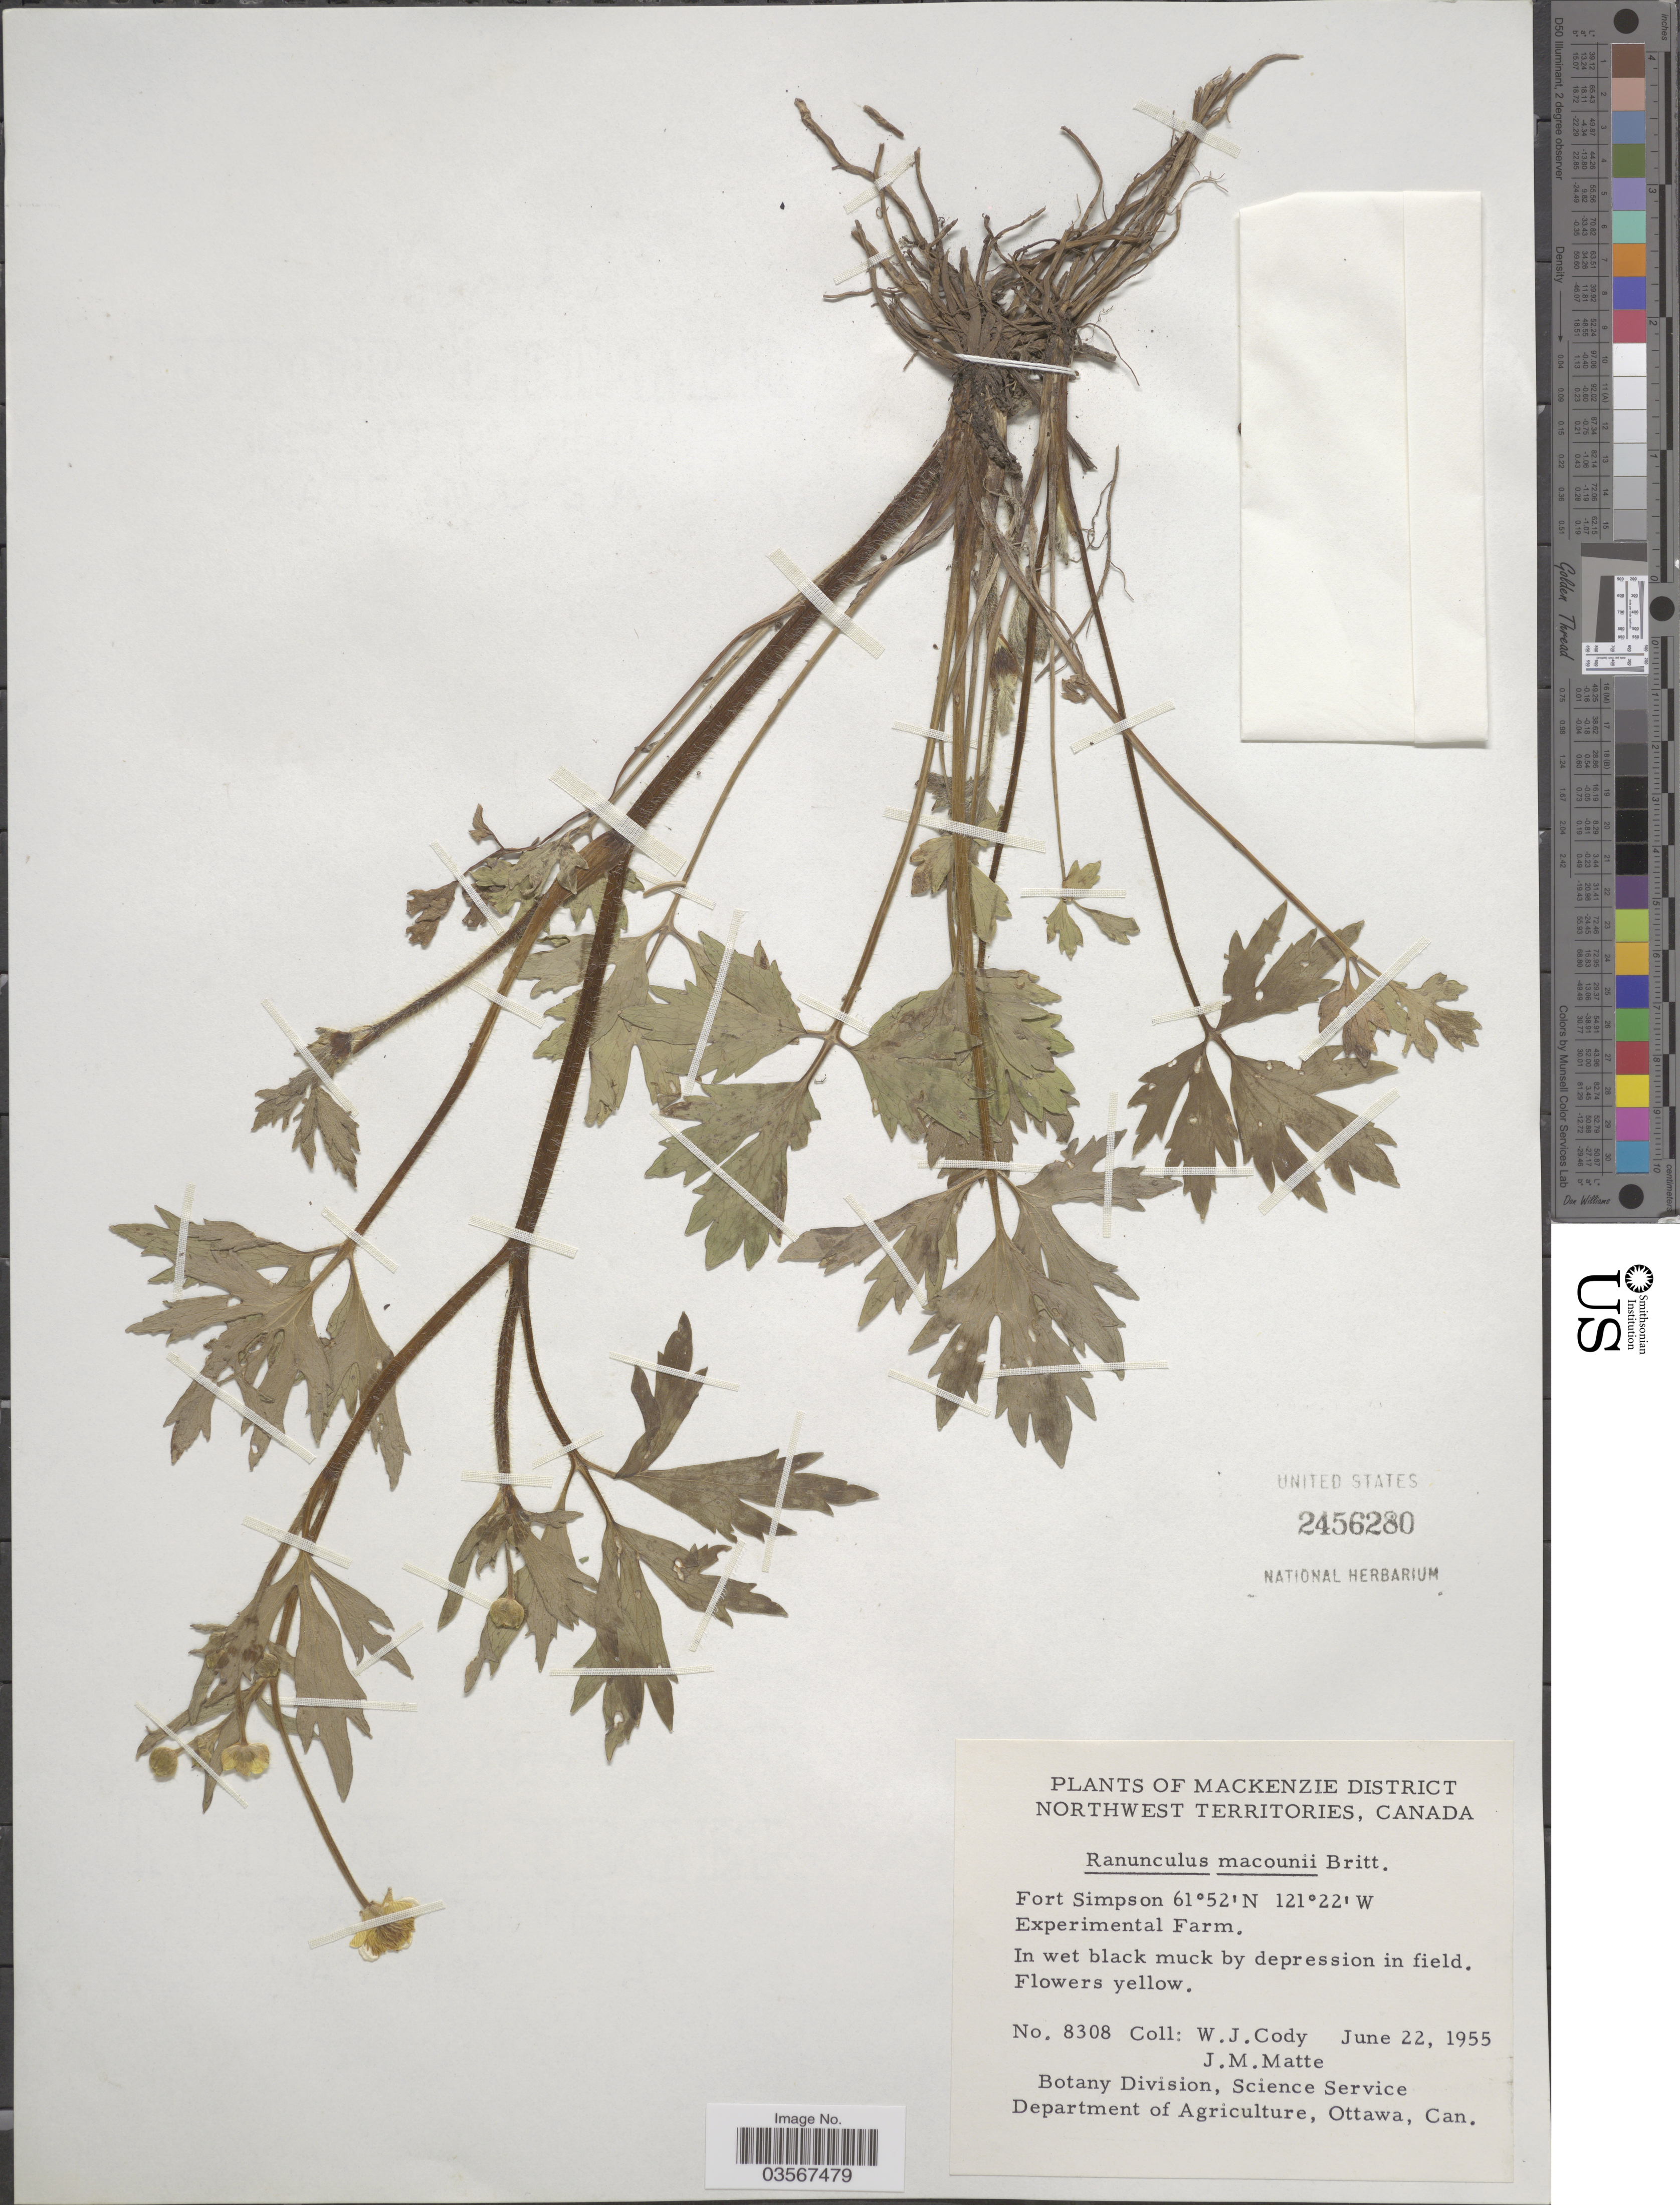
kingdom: Plantae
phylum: Tracheophyta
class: Magnoliopsida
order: Ranunculales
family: Ranunculaceae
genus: Ranunculus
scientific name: Ranunculus macounii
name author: Britton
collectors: W. Cody & J. Matte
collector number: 8308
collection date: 1955-06-22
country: Canada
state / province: Northwest Territories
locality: Mackenzie District. Fort Simpson. Experimental Farm.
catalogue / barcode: US 2456280